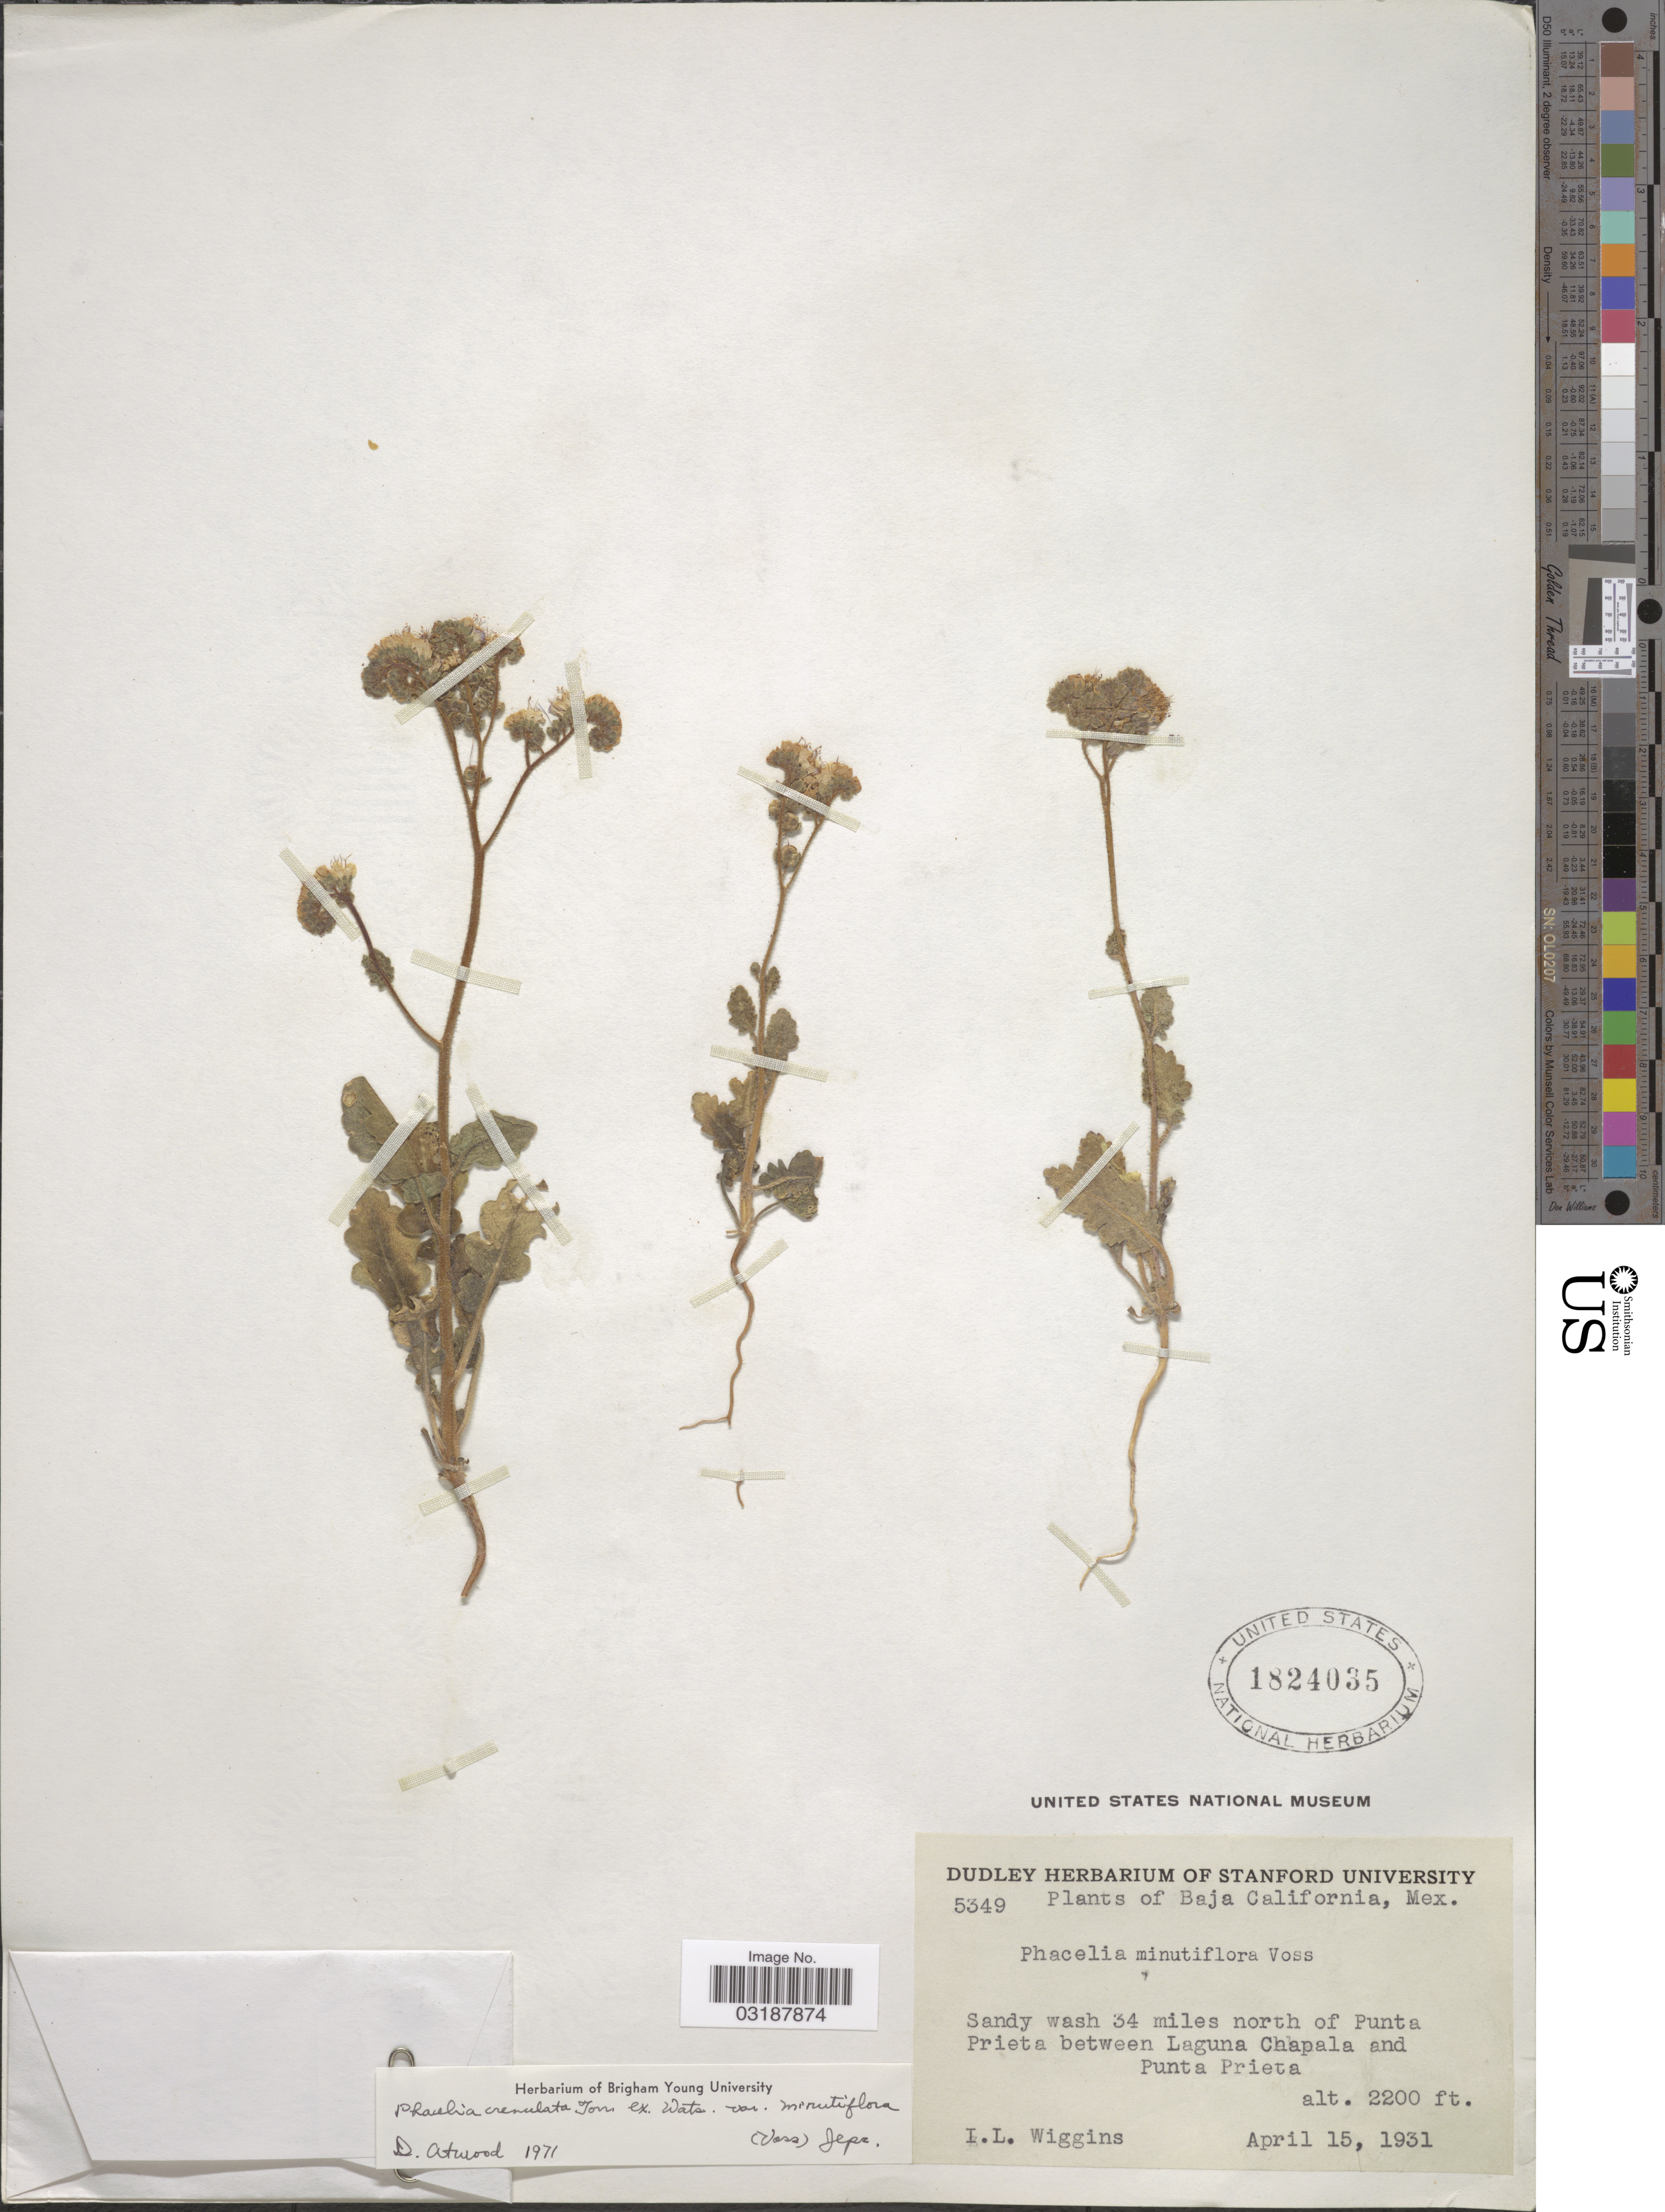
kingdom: Plantae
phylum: Tracheophyta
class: Magnoliopsida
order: Boraginales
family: Hydrophyllaceae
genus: Phacelia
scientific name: Phacelia crenulata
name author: Torr. ex S. Watson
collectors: I. L. Wiggins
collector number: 5349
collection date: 1931-04-15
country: Mexico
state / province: Baja California Norte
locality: Sandy wash 34 miles north of Punta Prieta between Laguna Chapala and Punta Prieta.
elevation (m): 671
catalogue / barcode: US 1824035